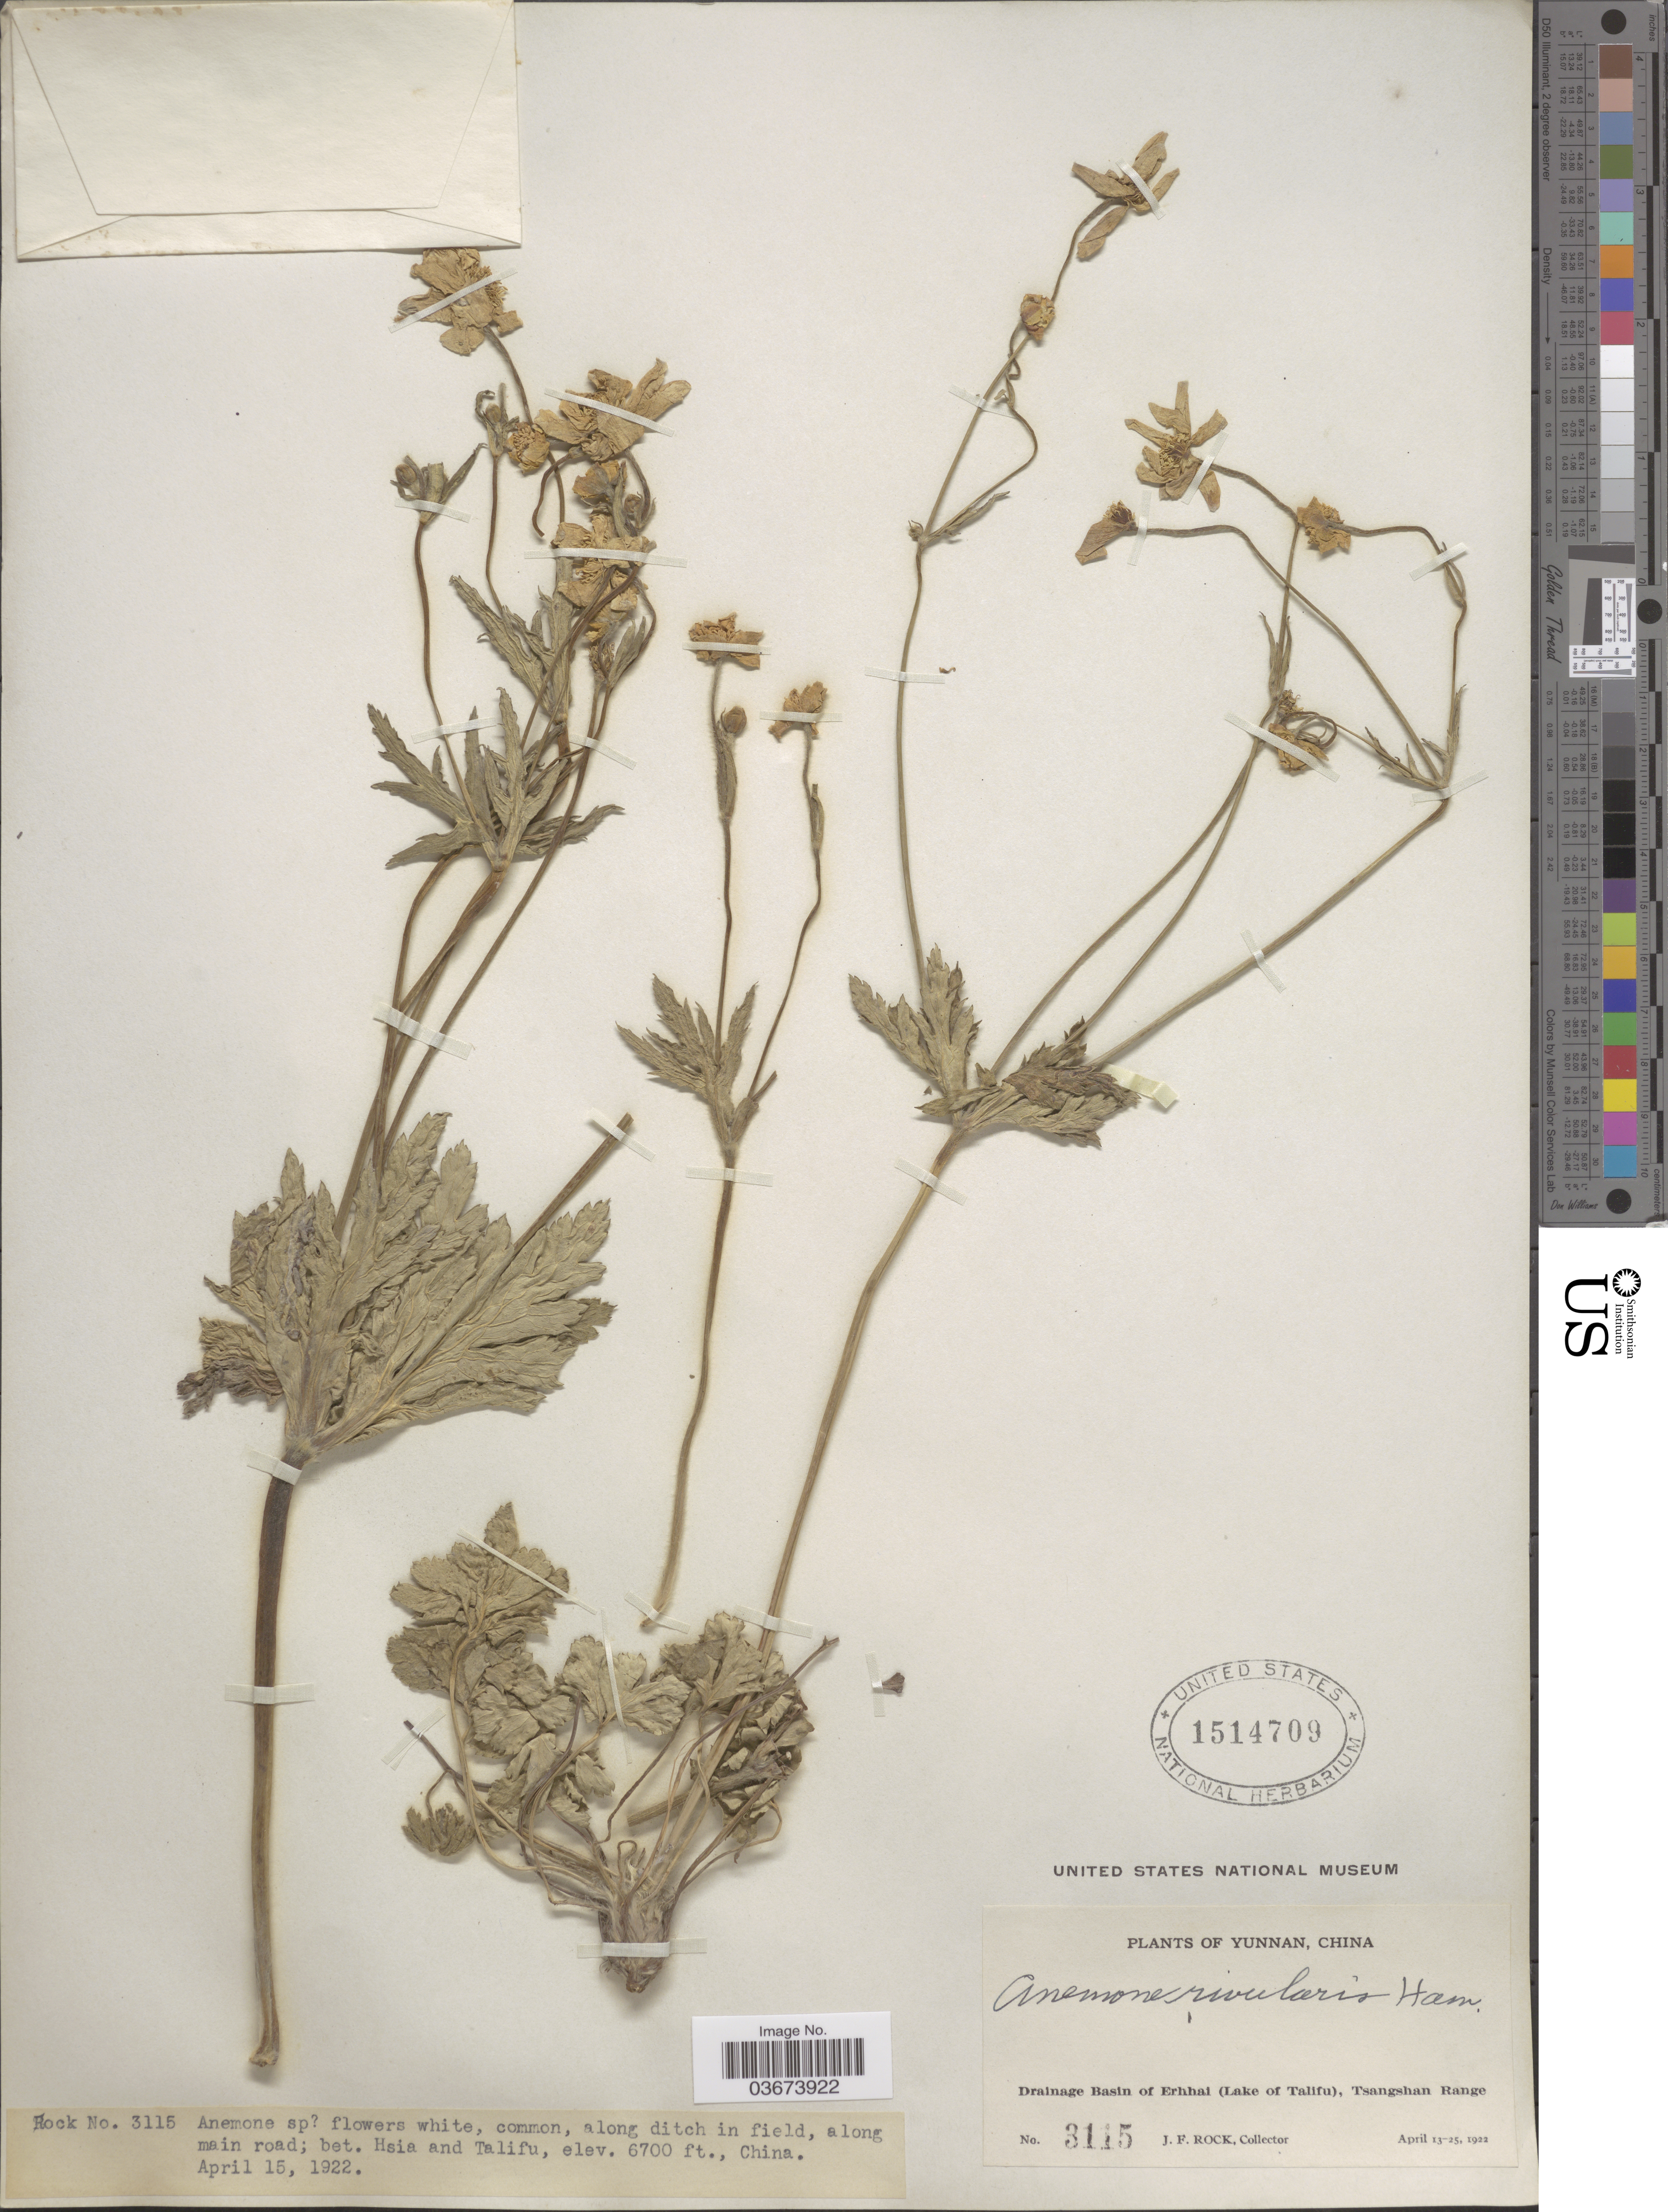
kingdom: Plantae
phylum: Tracheophyta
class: Magnoliopsida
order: Ranunculales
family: Ranunculaceae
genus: Anemone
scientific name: Anemone rivularis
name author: Buch.-Ham. ex DC.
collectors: J. Rock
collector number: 3115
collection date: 1922-04-15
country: China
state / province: Yunnan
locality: Bet. Hsia and Talifu. Drainage Basin of Erhhai (Lake of Talifu), Tsangshan Range.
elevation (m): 2042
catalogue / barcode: US 1514709